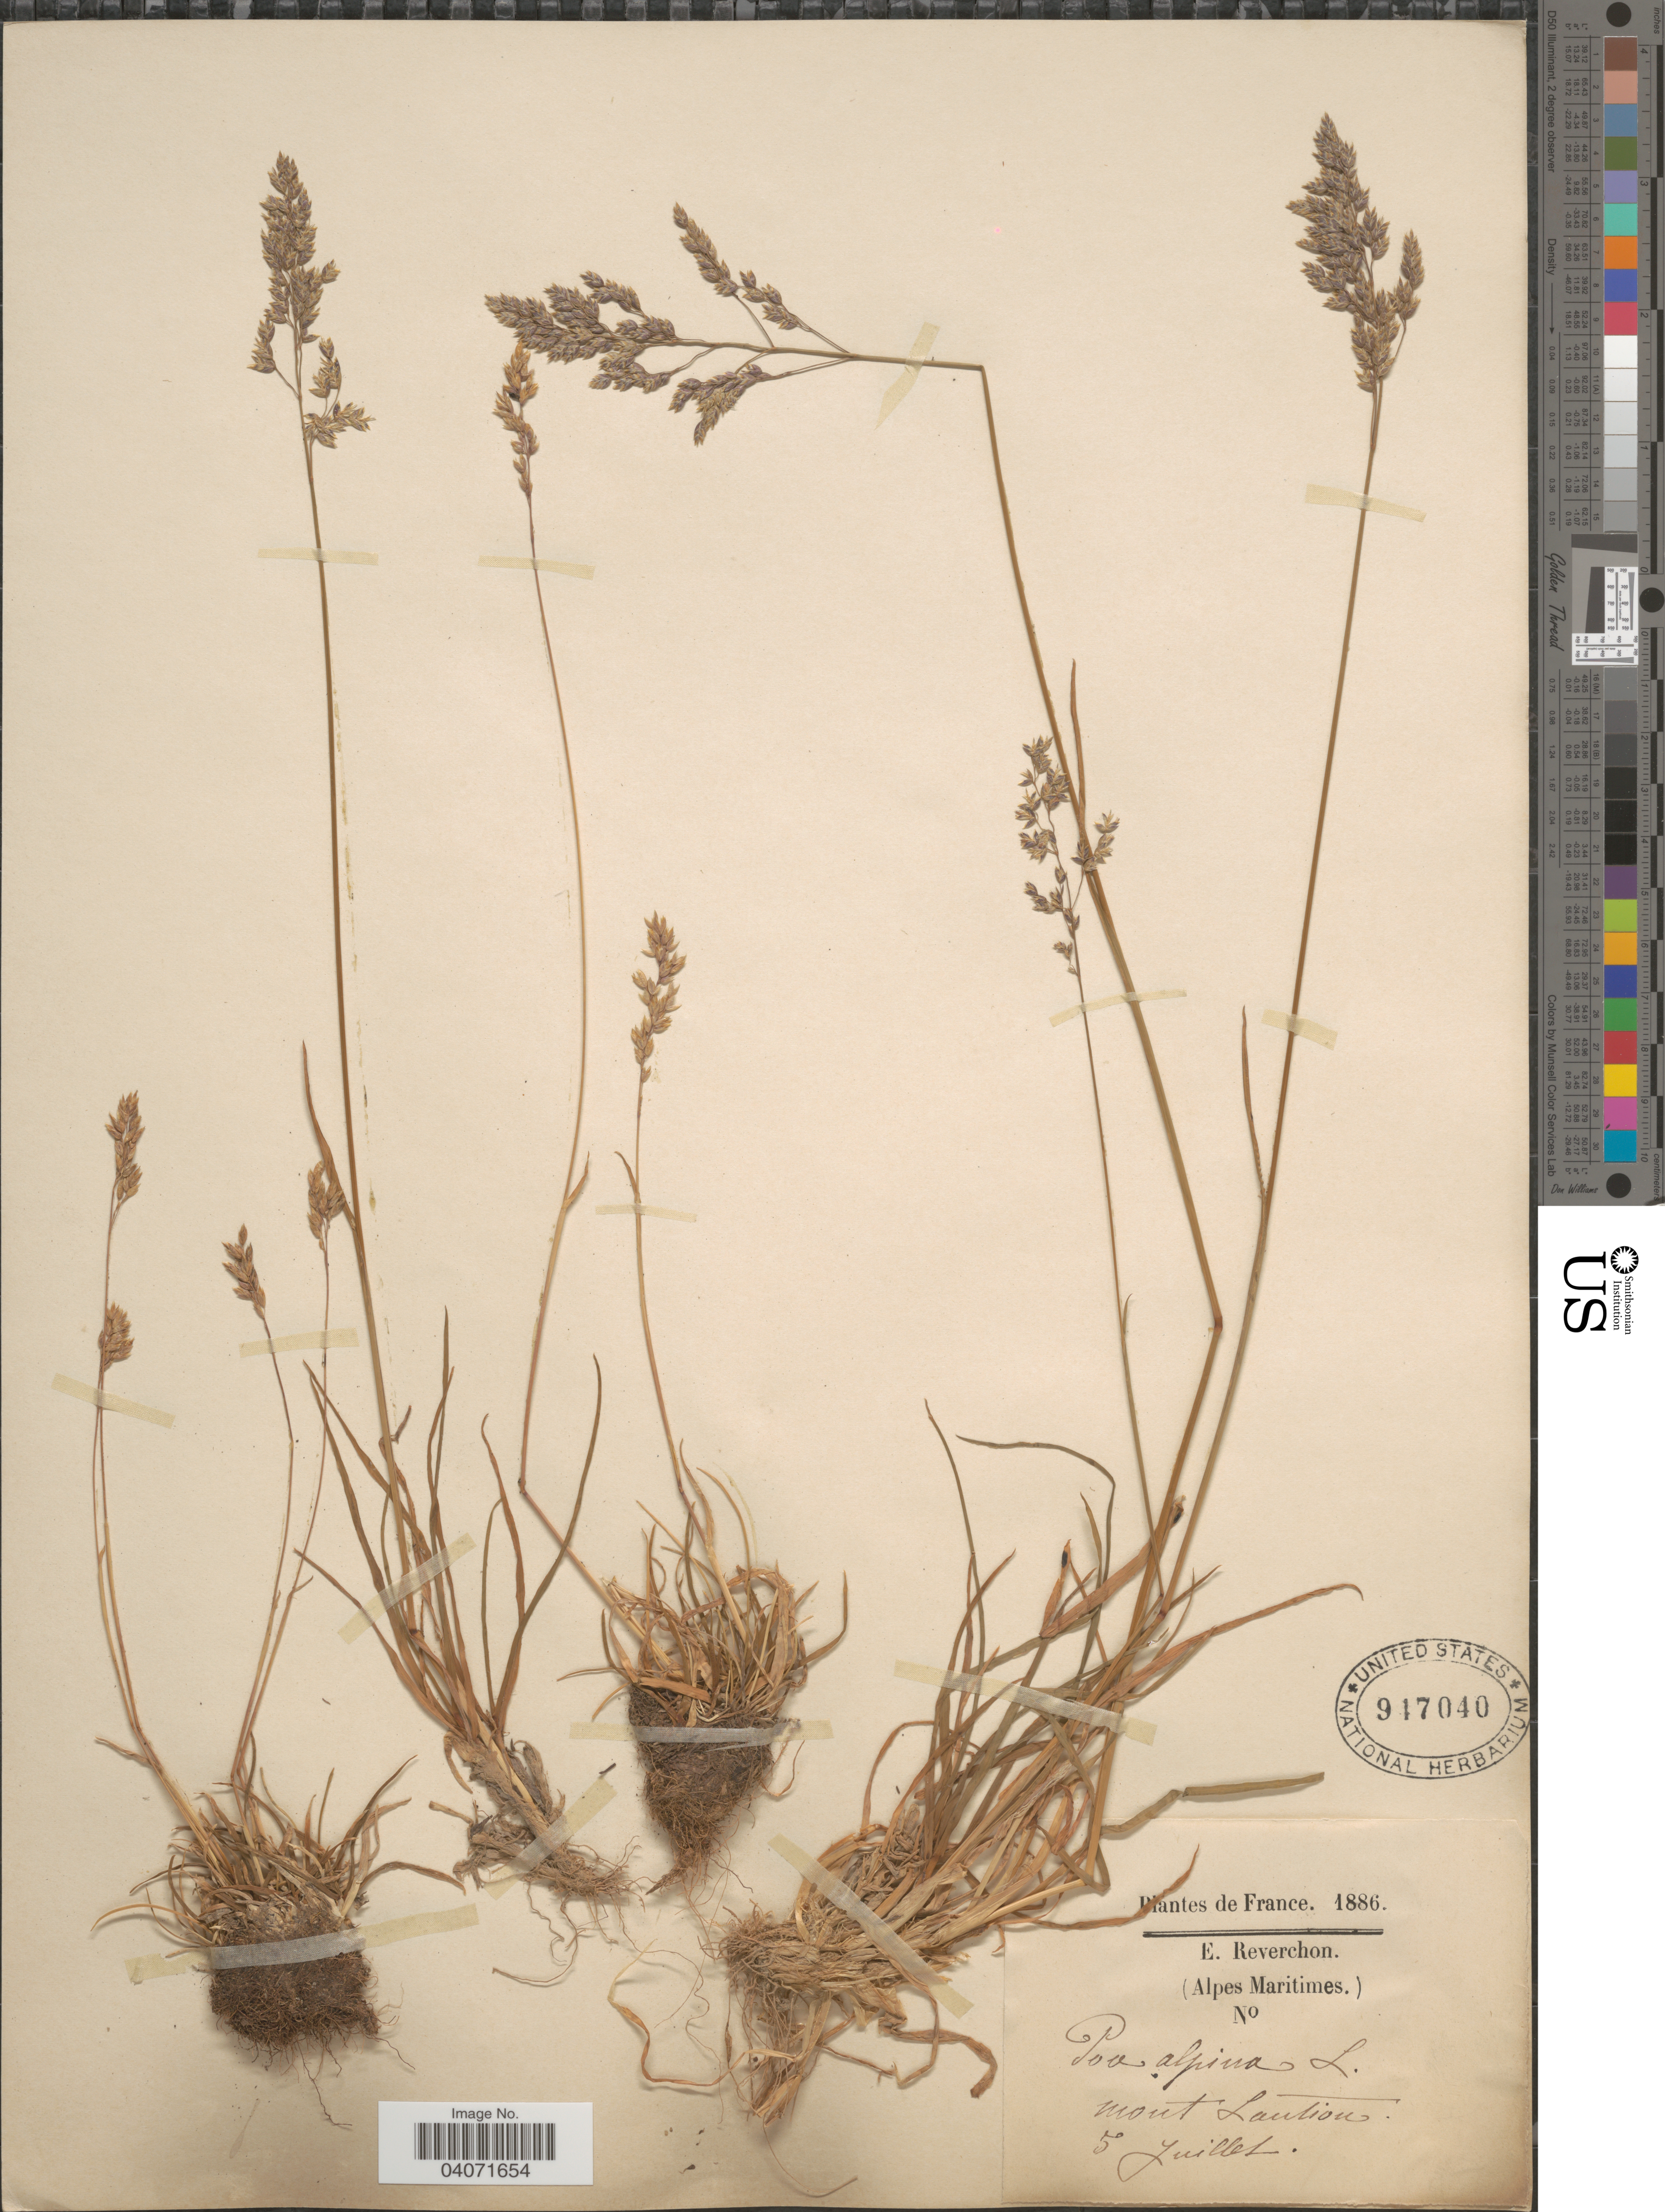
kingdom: Plantae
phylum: Tracheophyta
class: Liliopsida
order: Poales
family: Poaceae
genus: Poa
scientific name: Poa alpina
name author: L.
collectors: E. Reverchon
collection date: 1886-07-05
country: France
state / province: Provence-Alpes-Côte d'Azur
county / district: Alpes-Maritimes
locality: (Alpes Maritimes.). Mont Laution [interpreted].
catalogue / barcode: US 947040